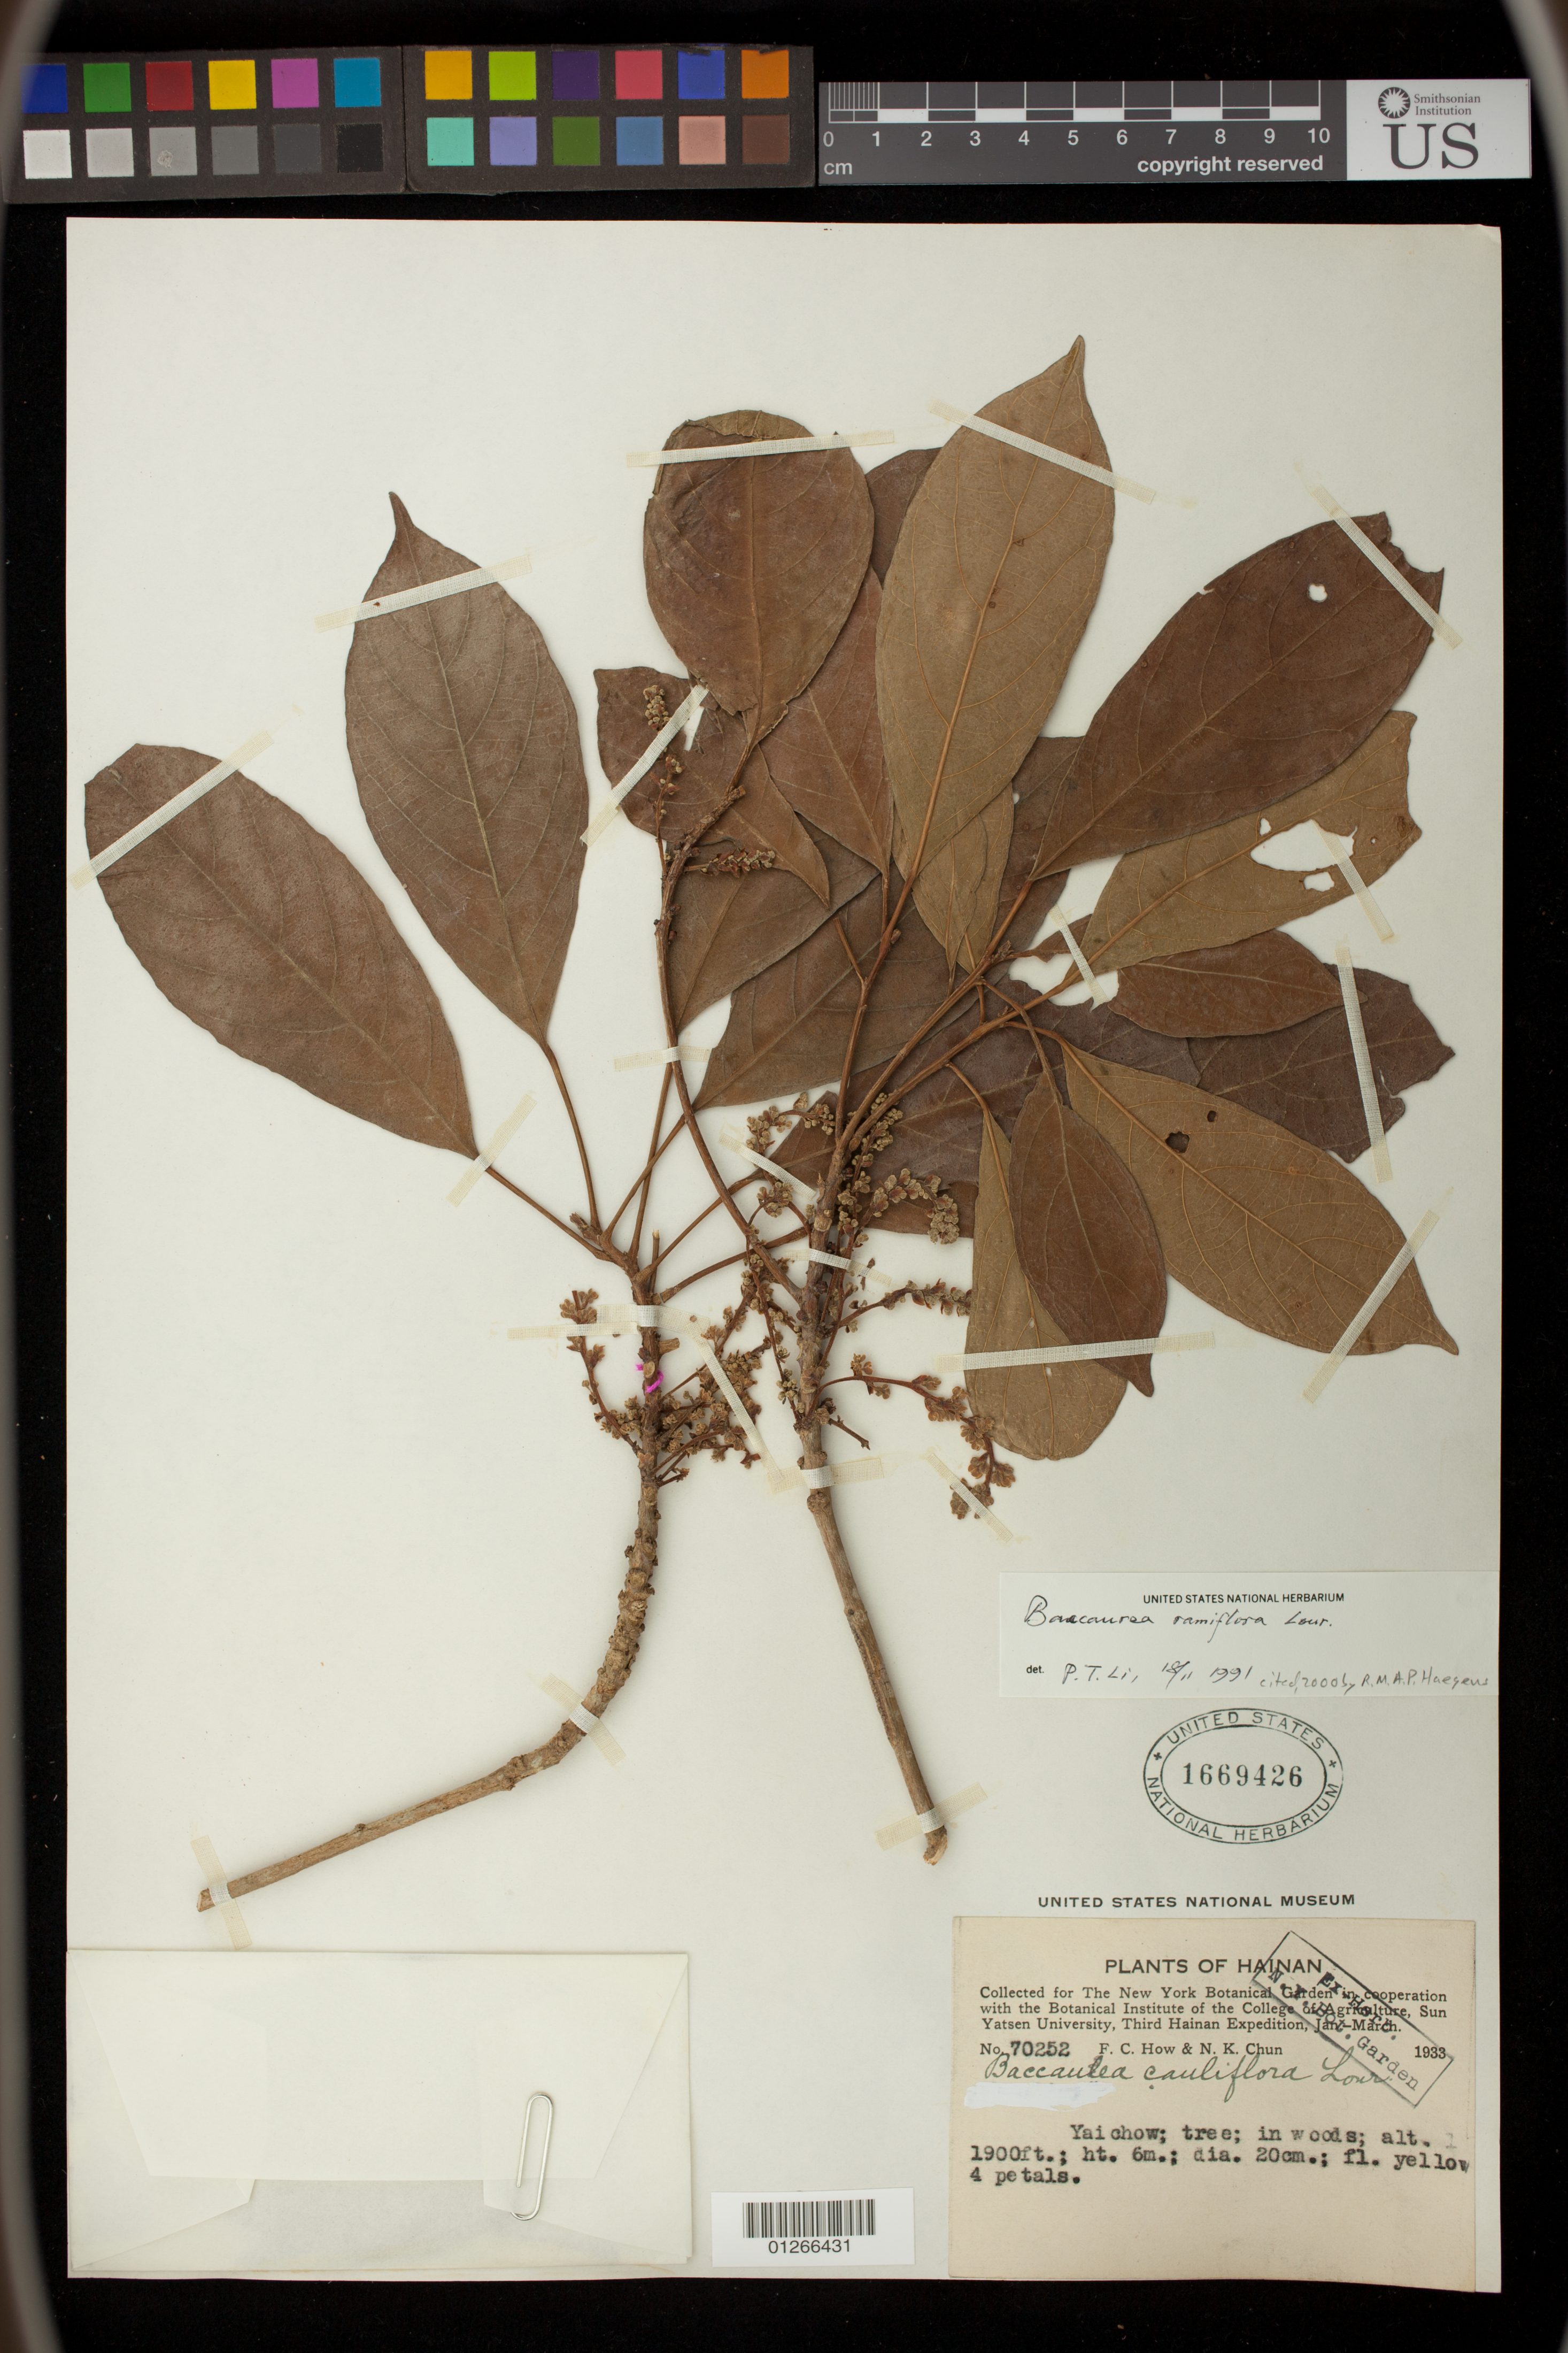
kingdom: Plantae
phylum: Tracheophyta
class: Magnoliopsida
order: Malpighiales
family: Phyllanthaceae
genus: Baccaurea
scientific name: Baccaurea ramiflora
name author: Lour.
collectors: F. C. How & N. K. Chun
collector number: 70252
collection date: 1933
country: China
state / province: Hainan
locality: Yai Chow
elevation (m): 579